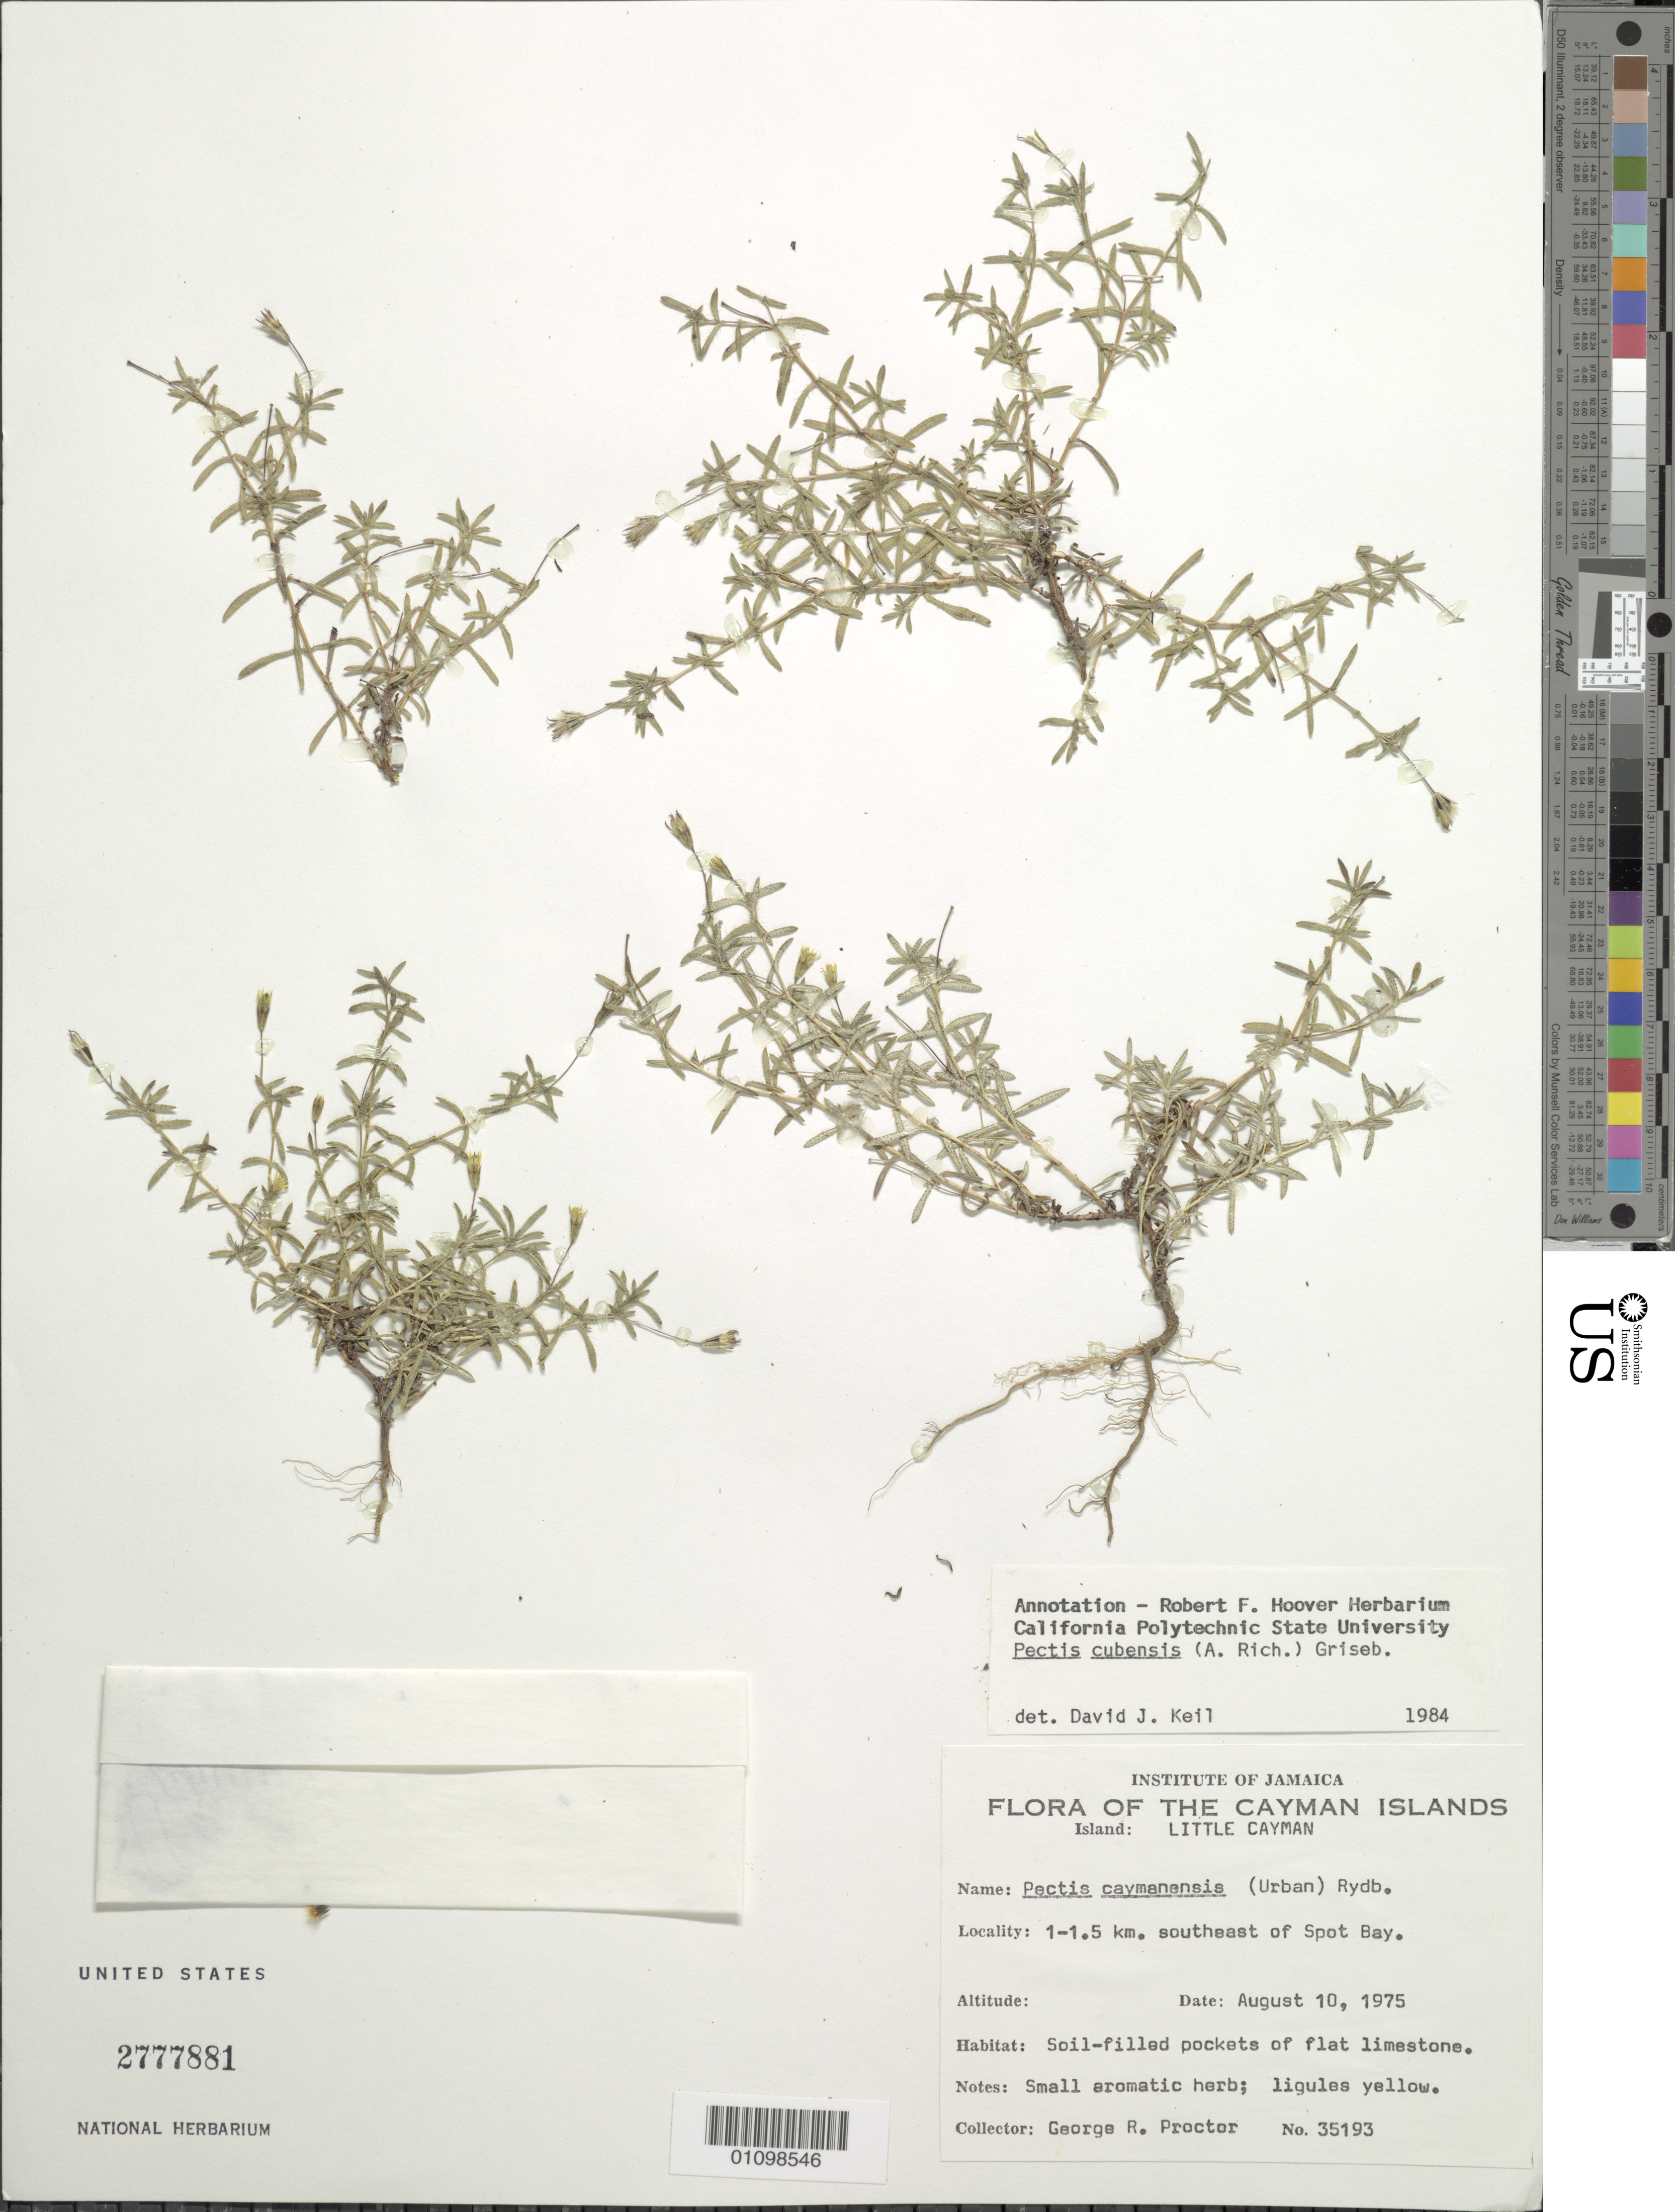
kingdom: Plantae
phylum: Tracheophyta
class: Magnoliopsida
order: Asterales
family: Asteraceae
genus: Pectis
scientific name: Pectis cubensis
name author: (A. Rich.) Griseb.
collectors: G. R. Proctor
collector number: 35193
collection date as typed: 10 Aug 1975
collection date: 1975-08-10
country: Cayman Islands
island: Little Cayman I.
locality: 1 - 1.5 km SE of Spot Bay.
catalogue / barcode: US 2777881